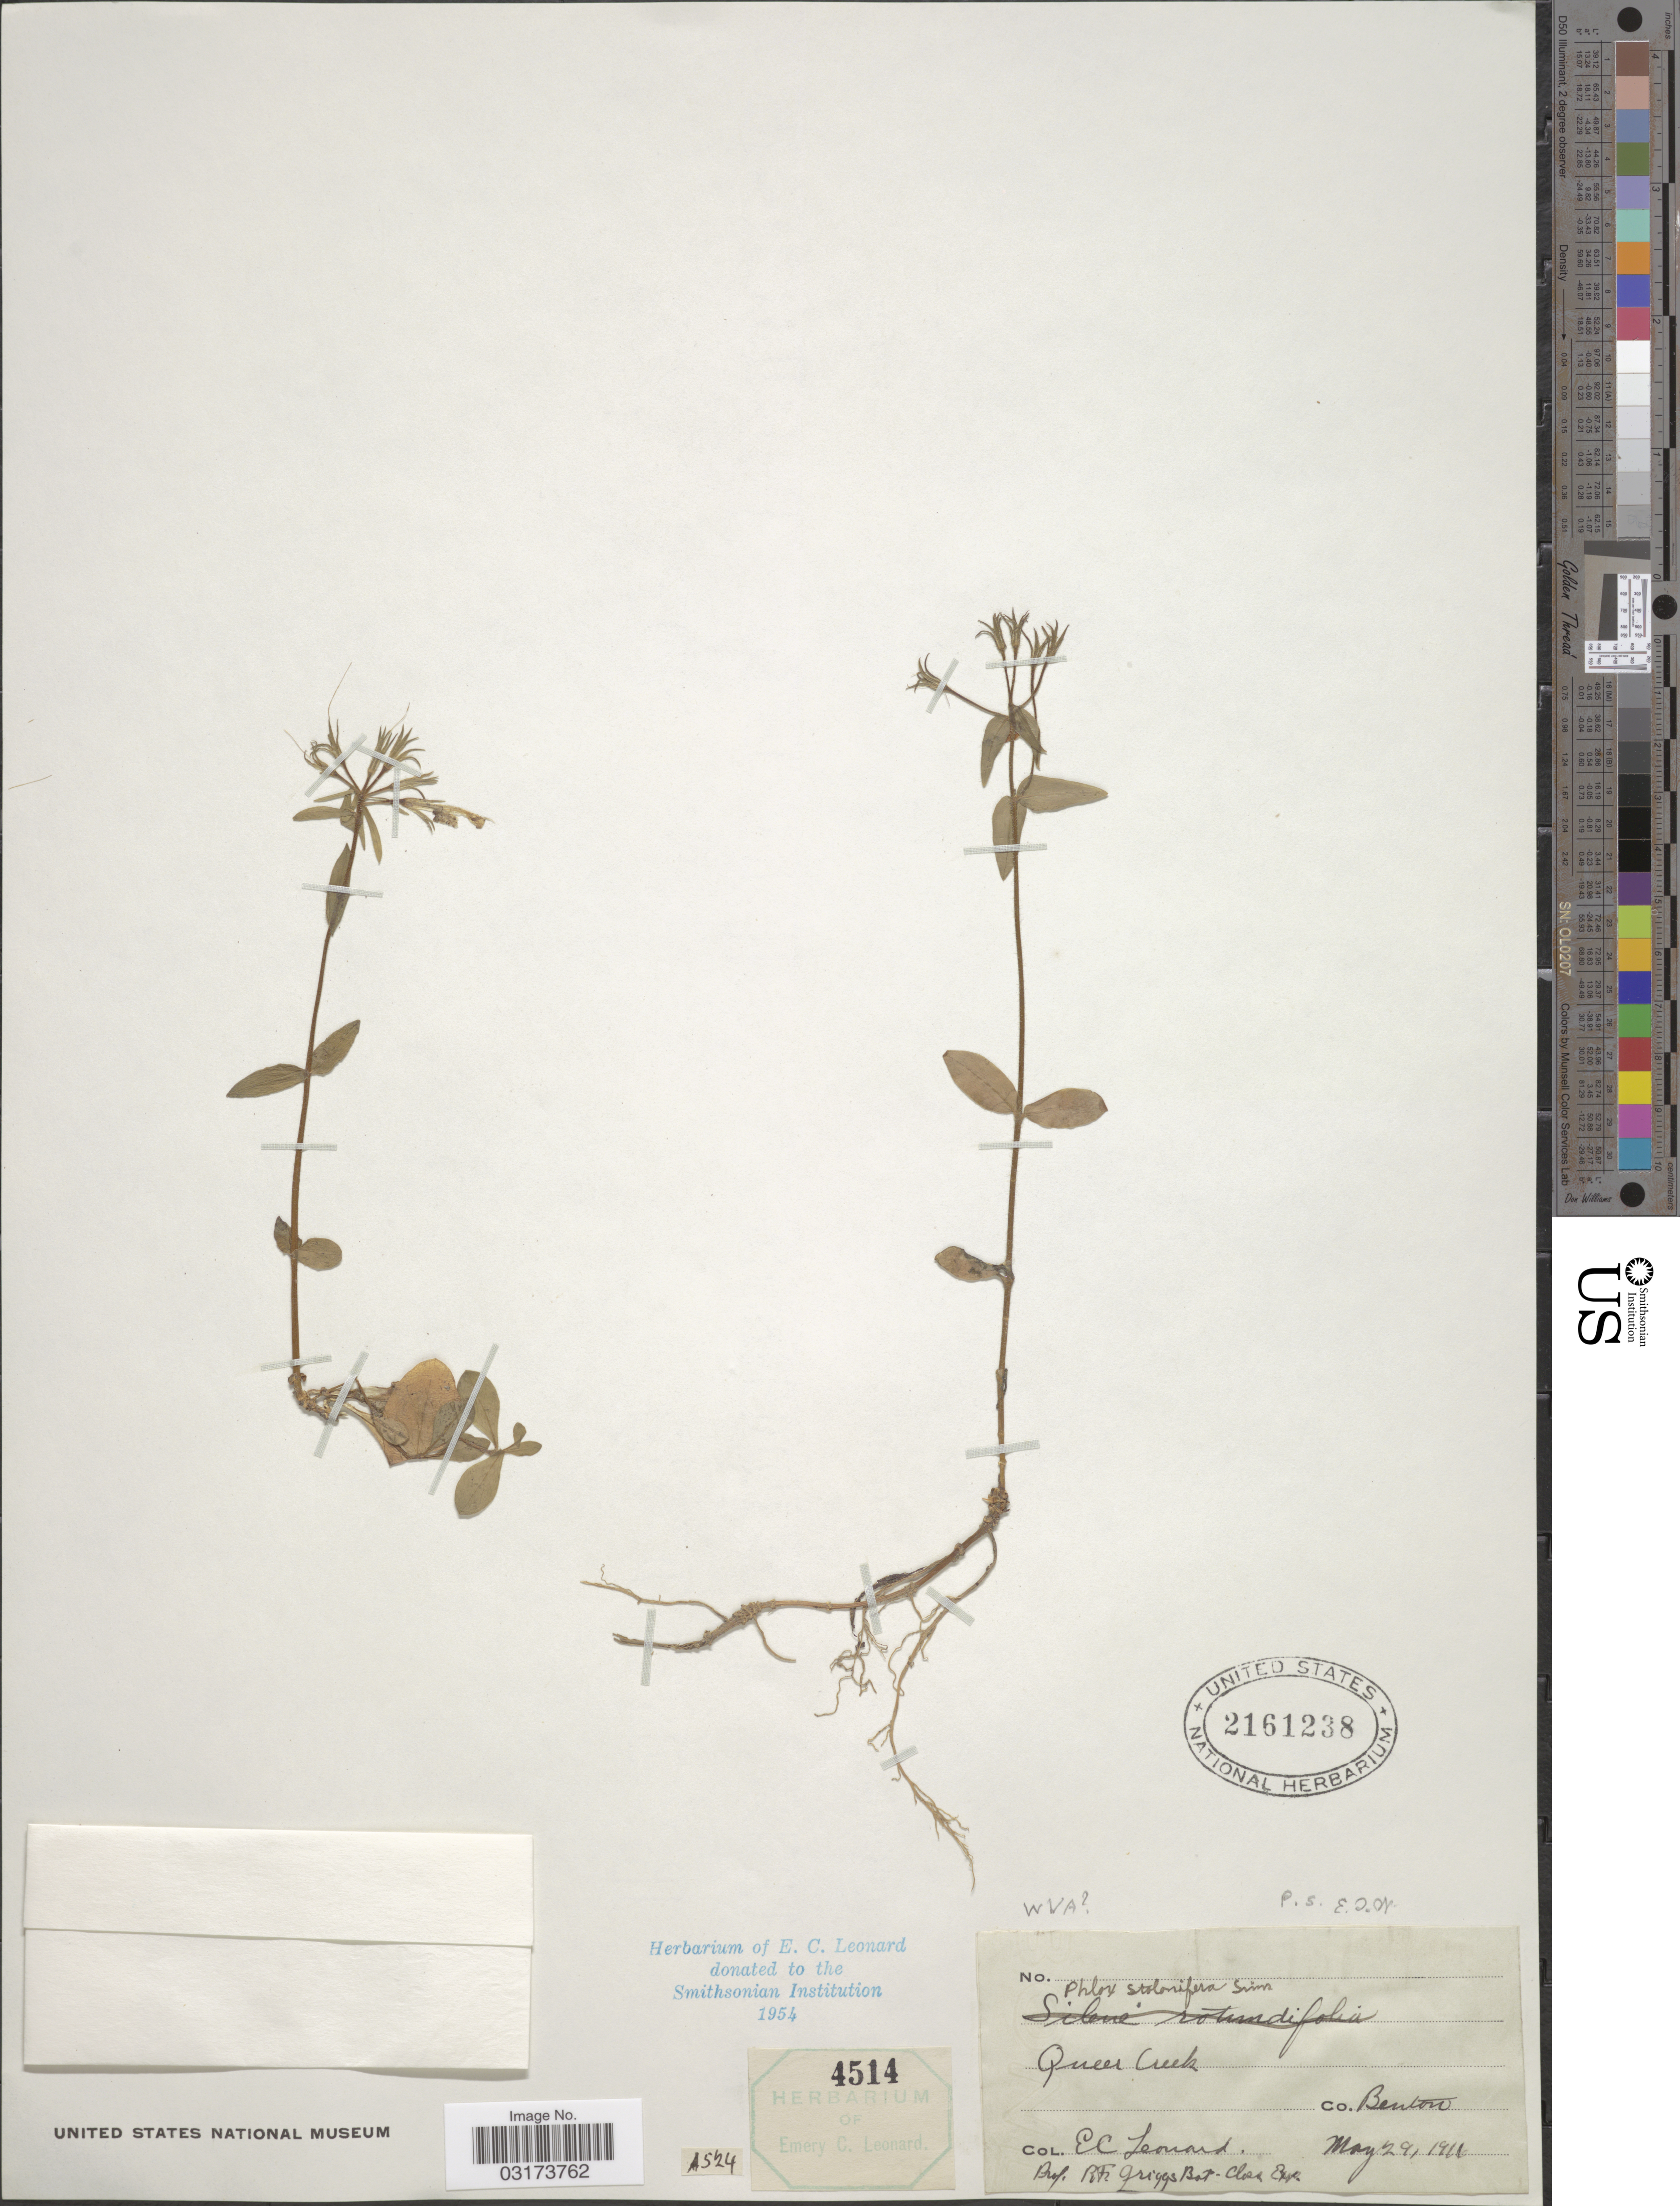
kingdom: Plantae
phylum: Tracheophyta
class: Magnoliopsida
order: Ericales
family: Polemoniaceae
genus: Phlox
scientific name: Phlox stolonifera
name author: Sims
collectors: E. C. Leonard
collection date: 1911-05-29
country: United States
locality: Queer Creek. Co. Benton. WVA [unsure placement]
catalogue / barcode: US 2161238